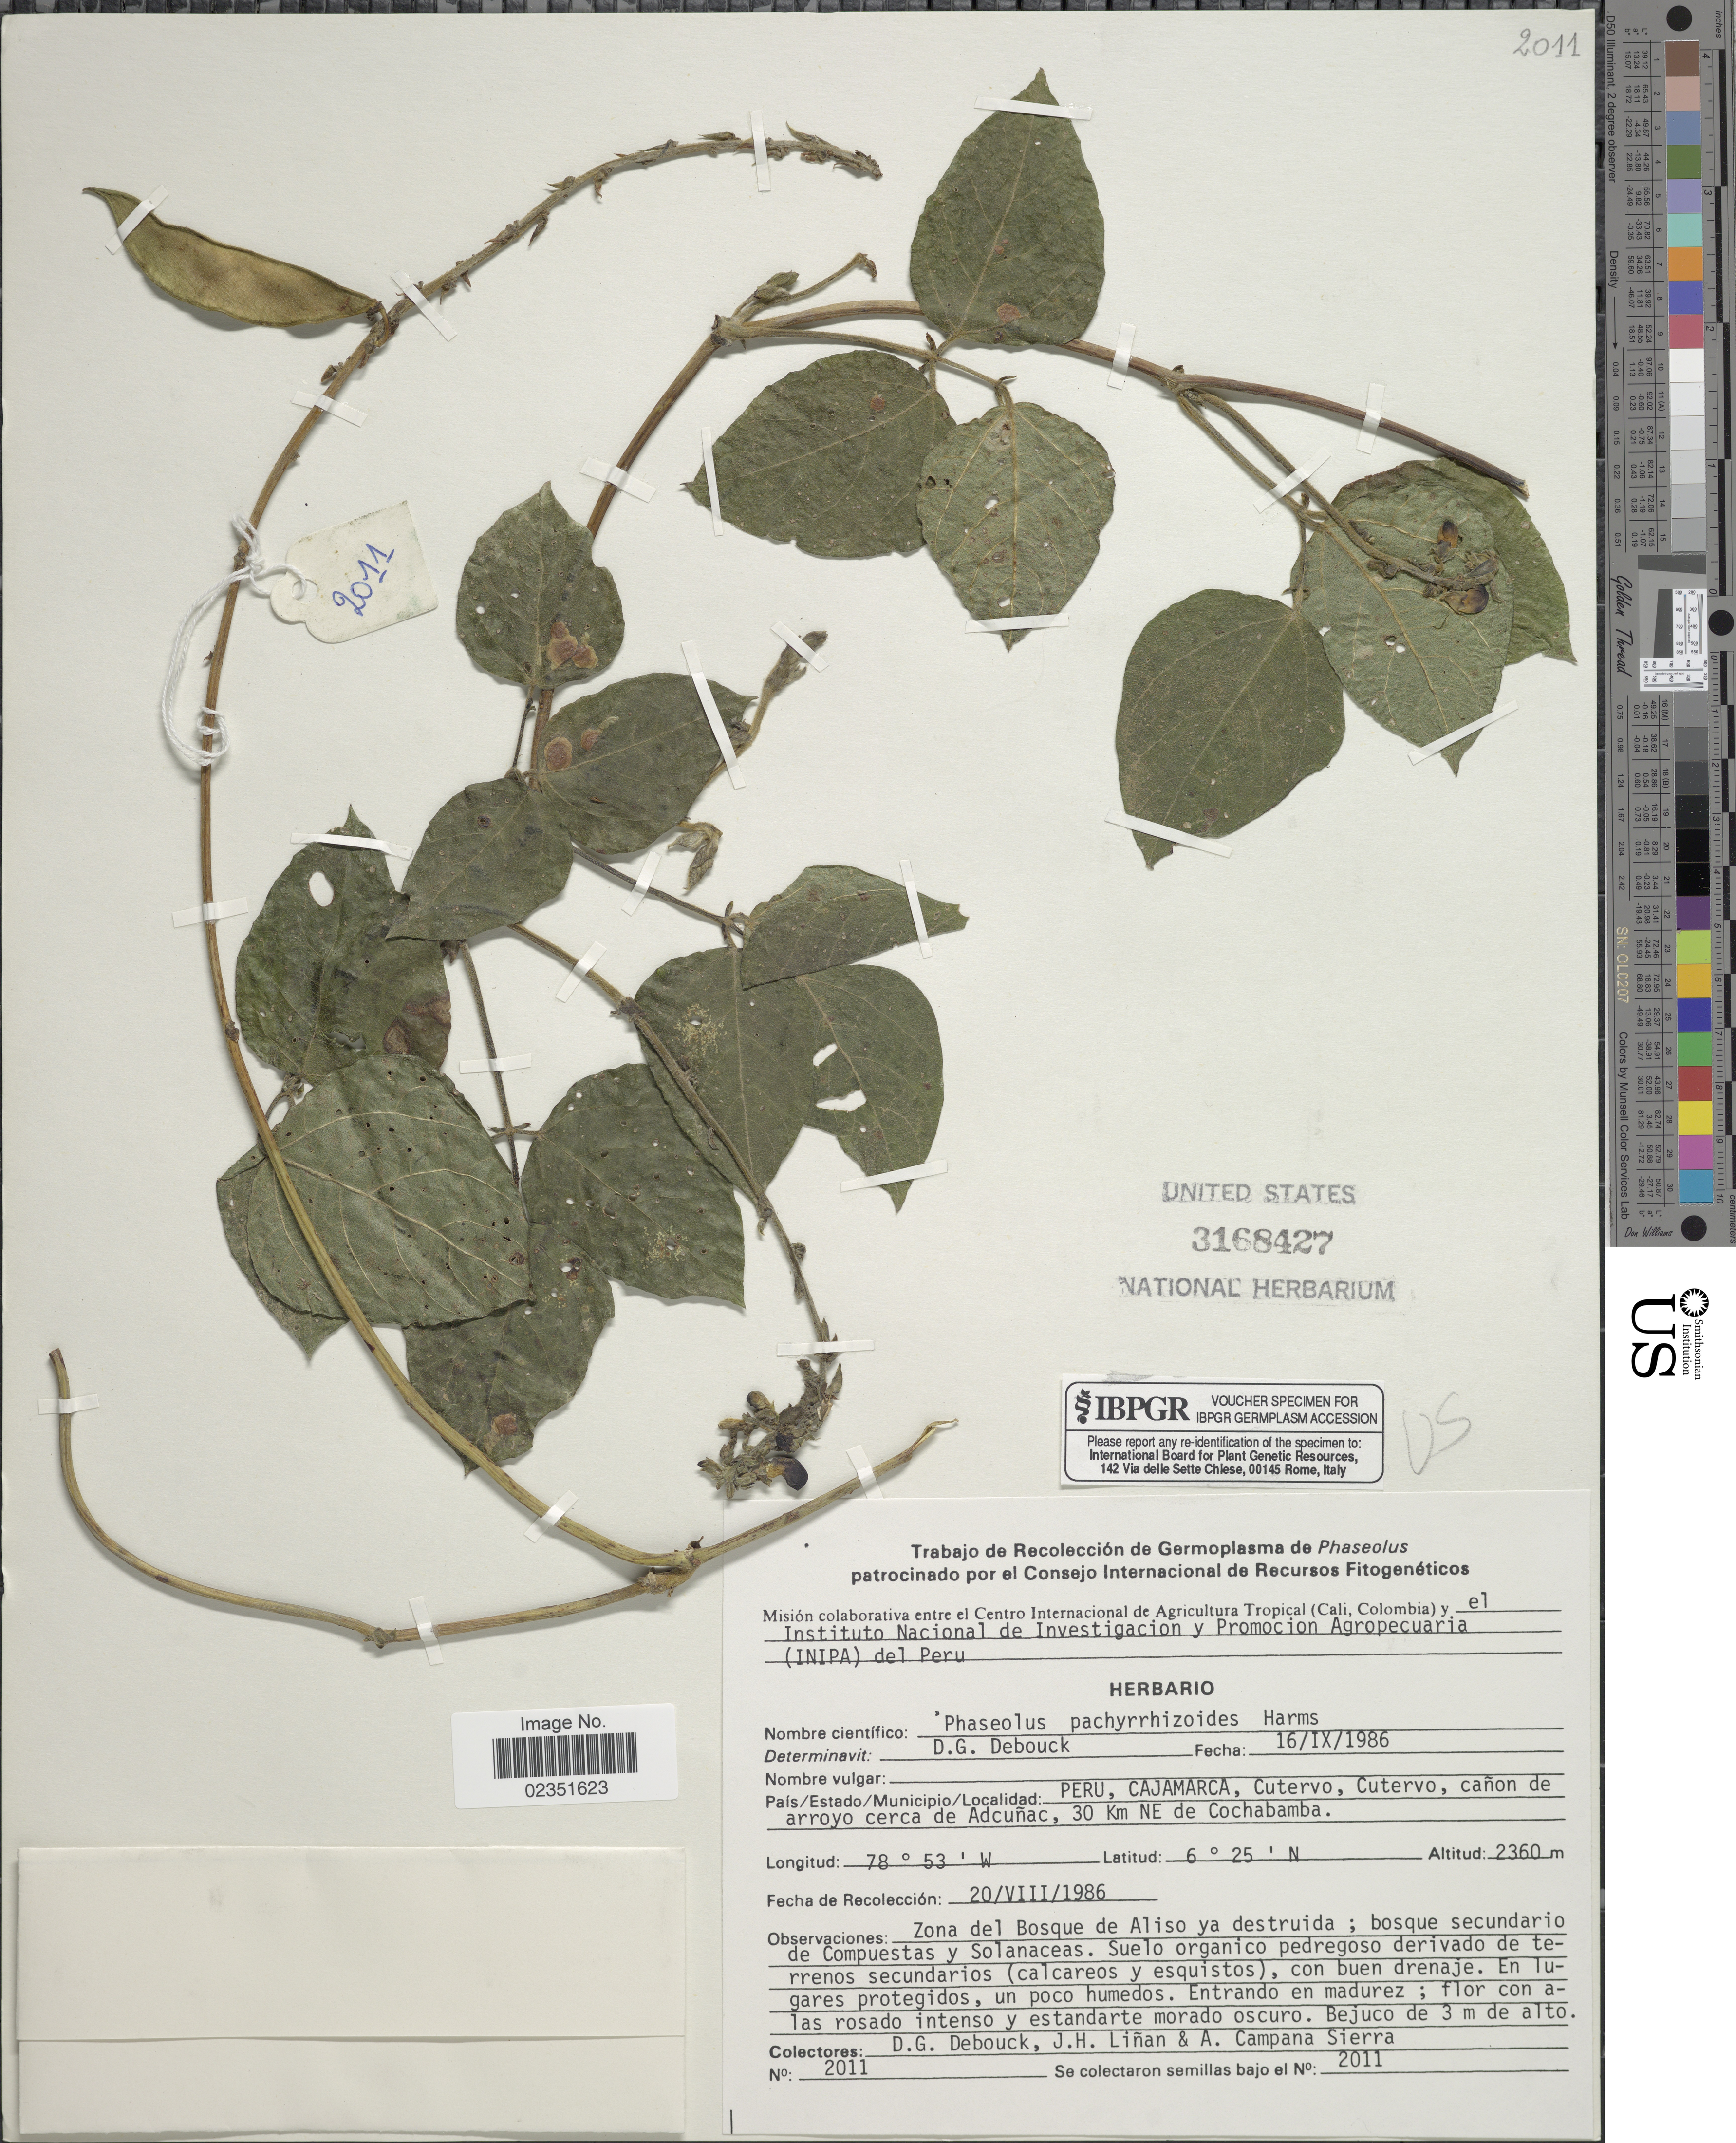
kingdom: Plantae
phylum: Tracheophyta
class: Magnoliopsida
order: Fabales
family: Fabaceae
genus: Phaseolus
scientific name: Phaseolus pachyrrhizoides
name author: Harms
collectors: D. Debouck, J. Liñan Jara & A. Campana Sierra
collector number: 2011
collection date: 1986-08-20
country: Peru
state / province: Cajamarca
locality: Cutervo, Cutervo, canon de arroyo cerca de Adcunac, 30 Km NE de Cochabamba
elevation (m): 2360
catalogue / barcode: US 3168427